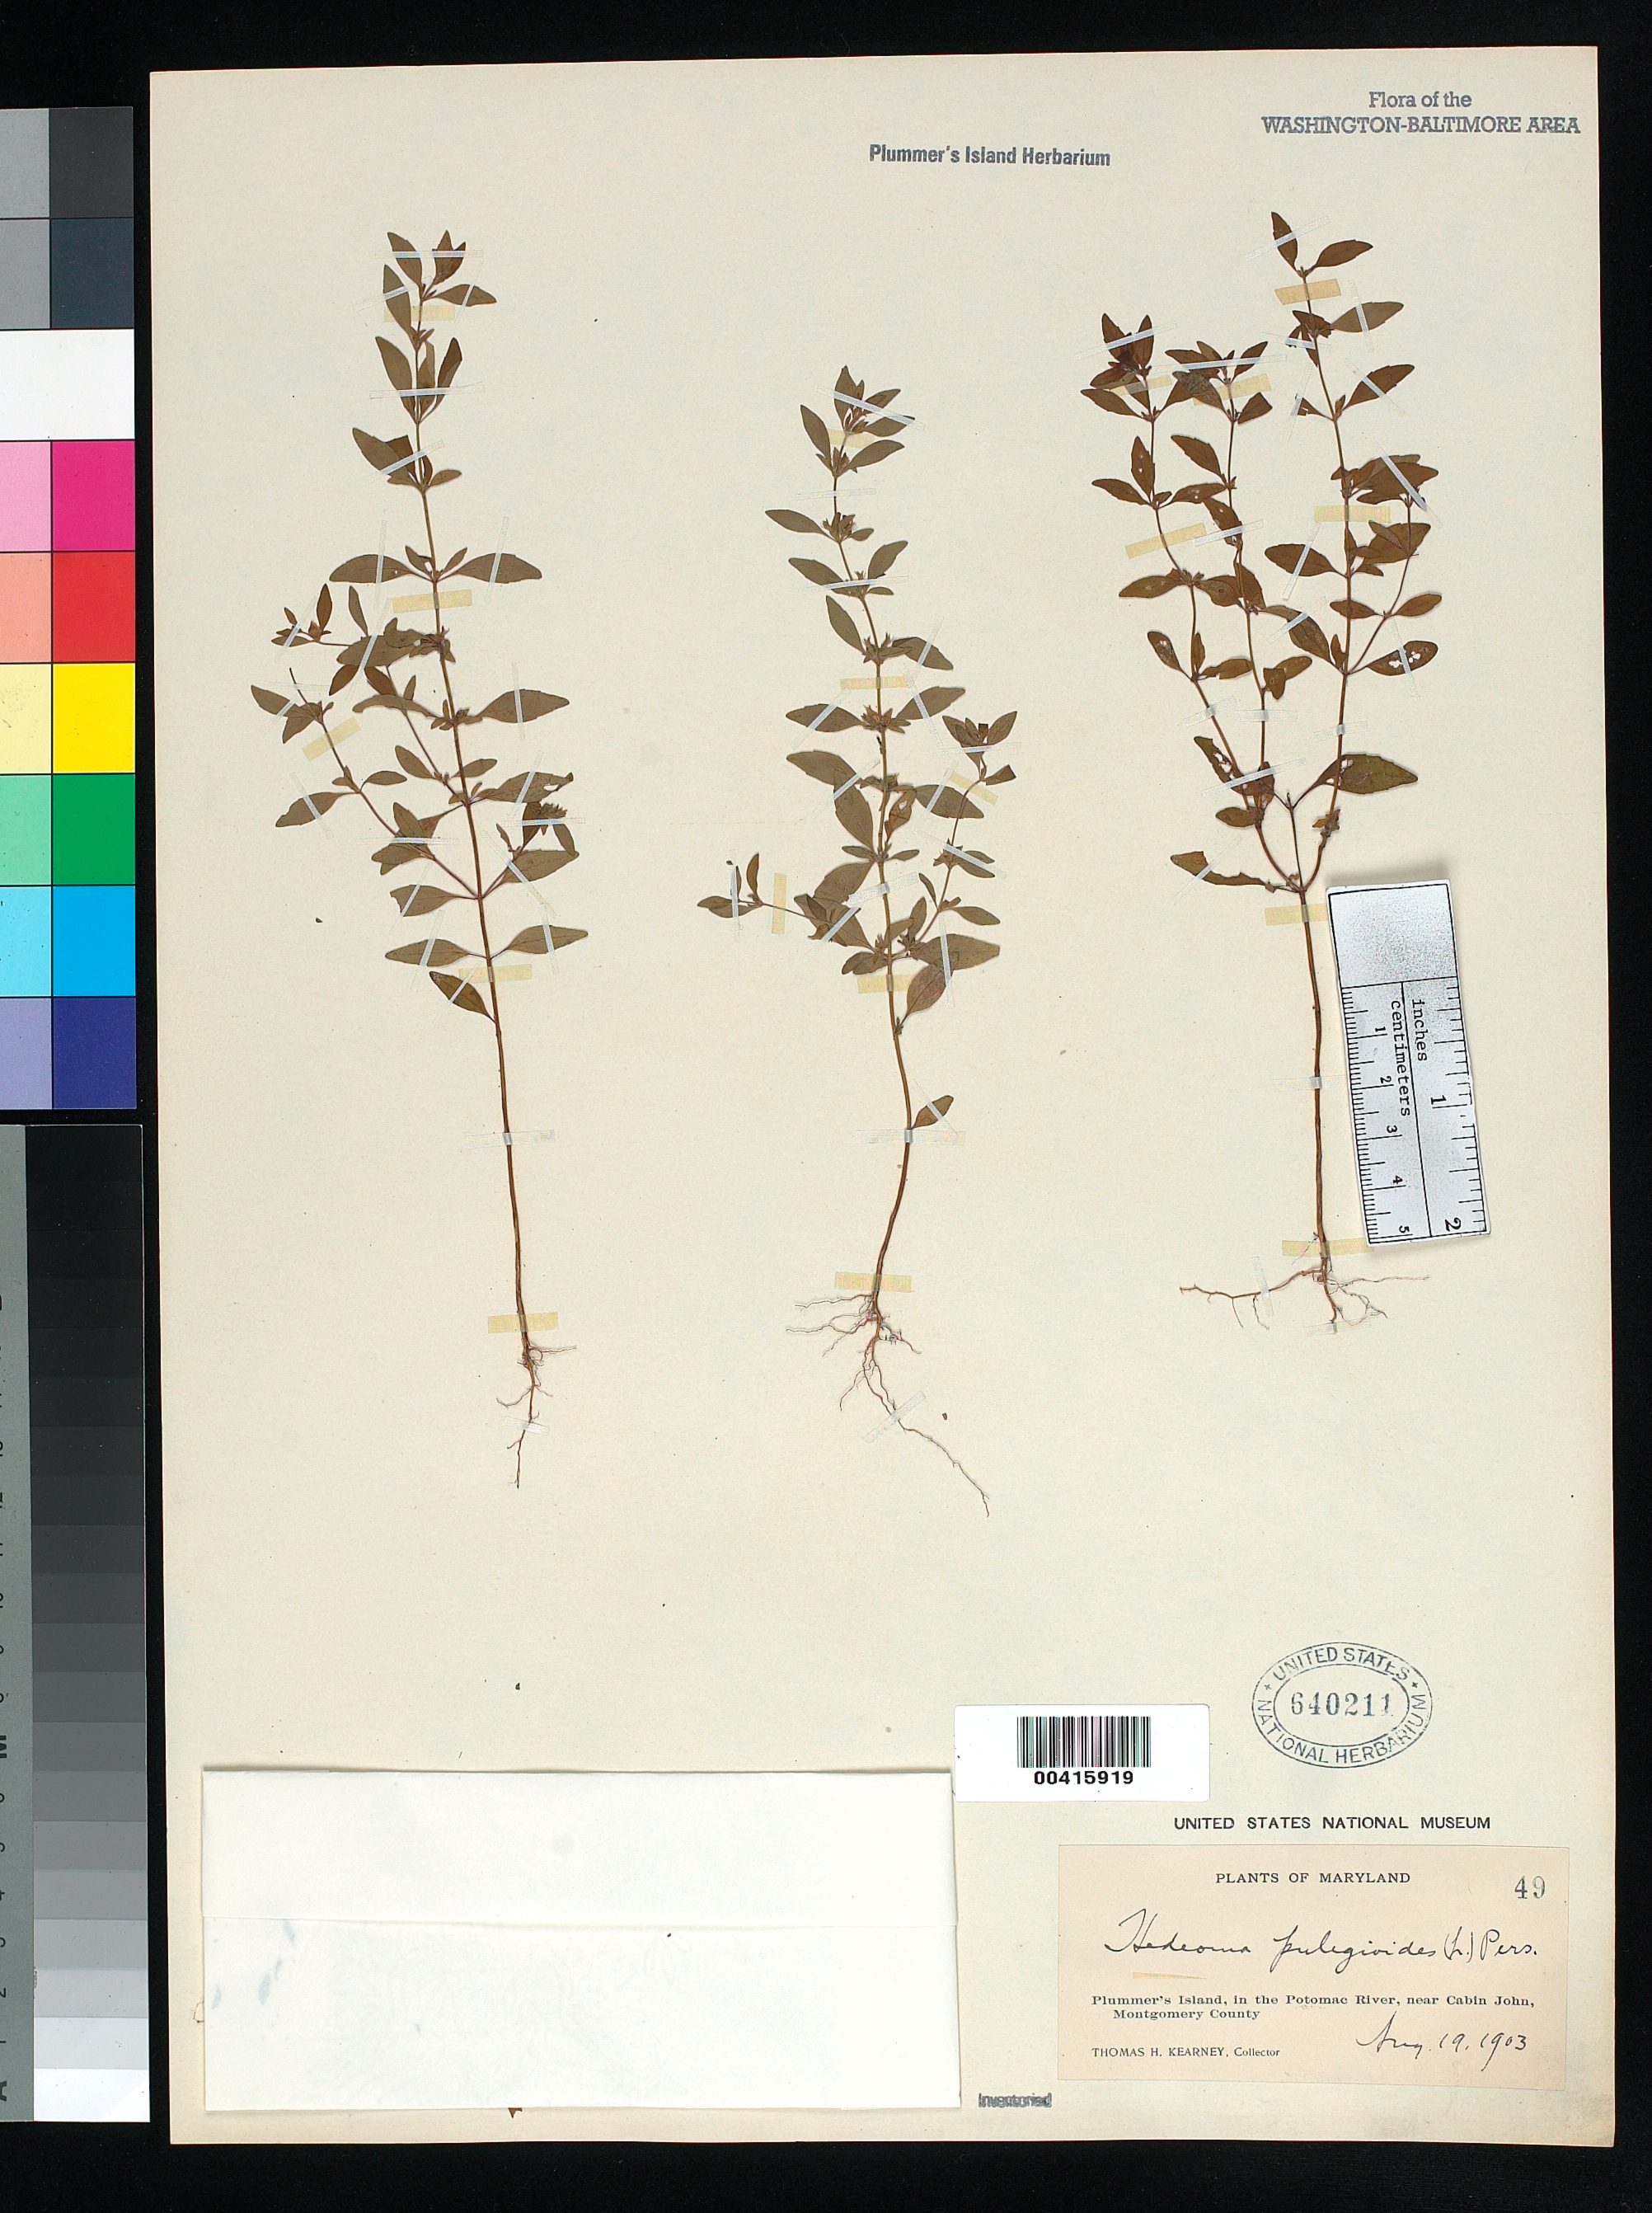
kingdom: Plantae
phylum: Tracheophyta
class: Magnoliopsida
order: Lamiales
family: Lamiaceae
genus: Hedeoma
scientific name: Hedeoma pulegioides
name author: (L.) Pers.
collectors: T. H. Kearney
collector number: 49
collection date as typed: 19 Aug 1903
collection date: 1903-08-19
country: United States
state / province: Maryland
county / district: Montgomery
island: Plummers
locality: Plummer's Island C. & O. Canal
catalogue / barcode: US 640211